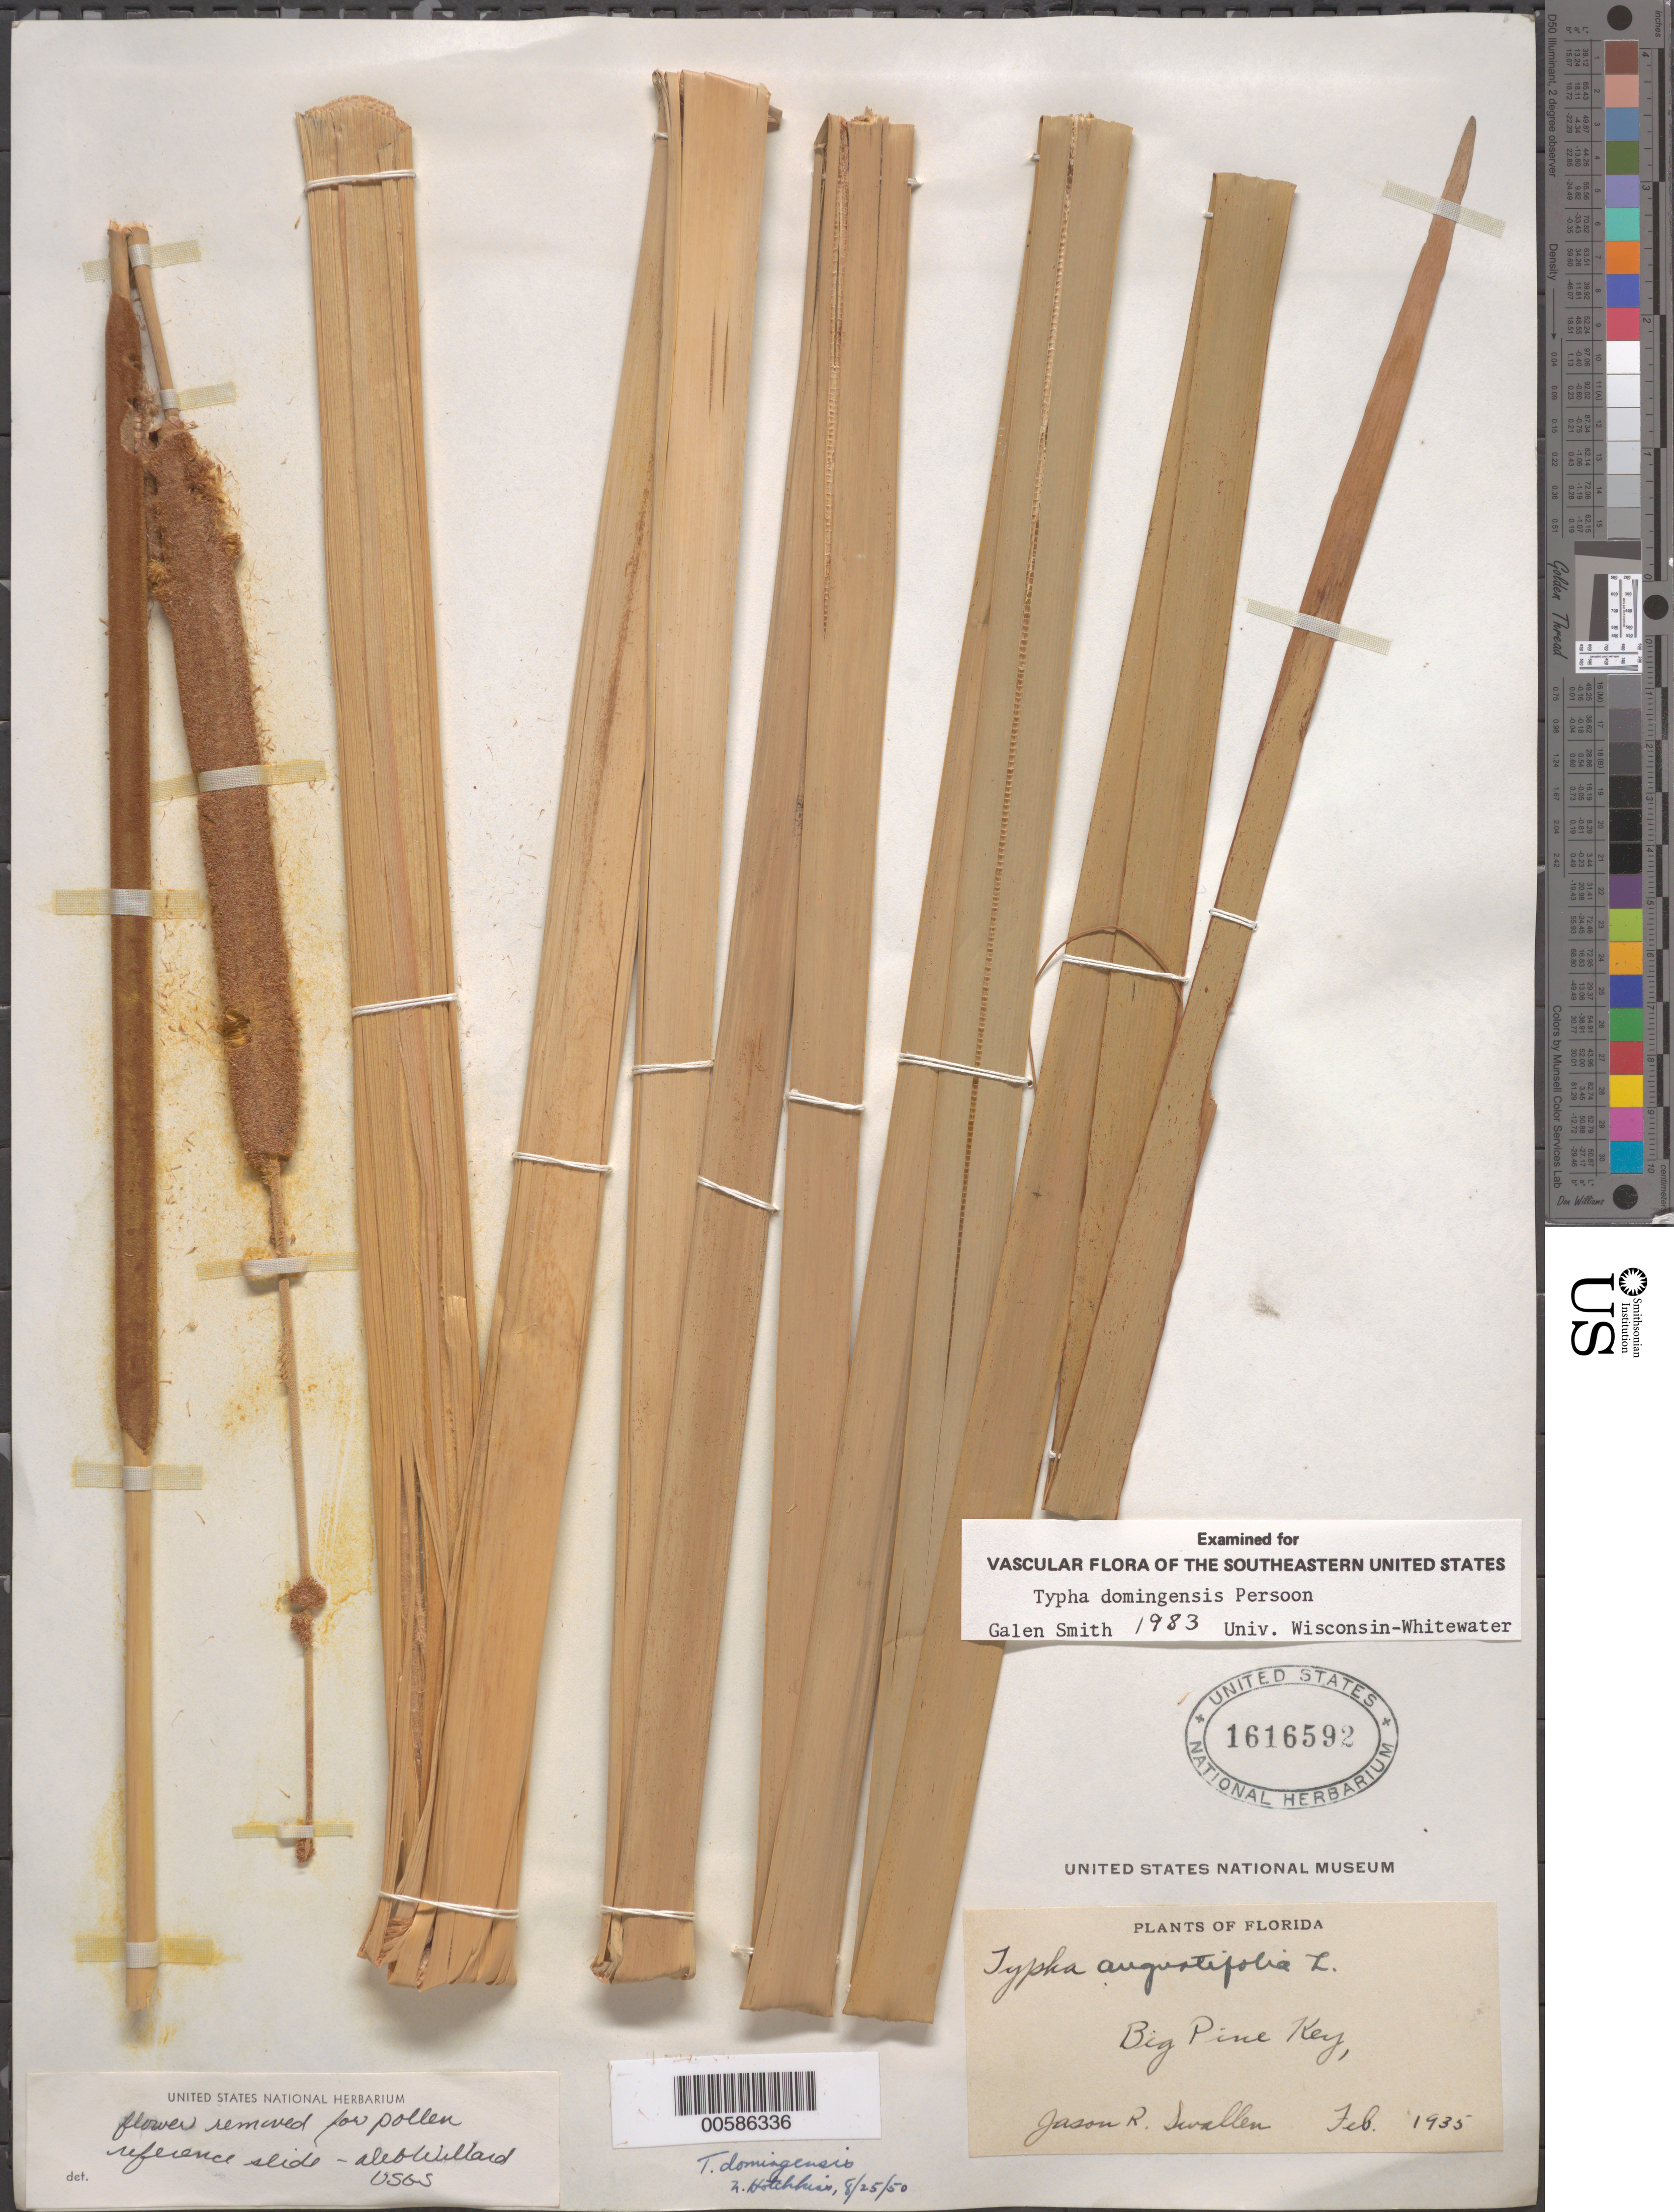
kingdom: Plantae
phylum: Tracheophyta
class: Liliopsida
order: Poales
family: Typhaceae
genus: Typha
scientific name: Typha domingensis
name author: Pers.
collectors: J. R. Swallen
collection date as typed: Feb 1935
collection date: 1935-02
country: United States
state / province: Florida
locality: Big Pine Key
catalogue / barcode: US 1616592